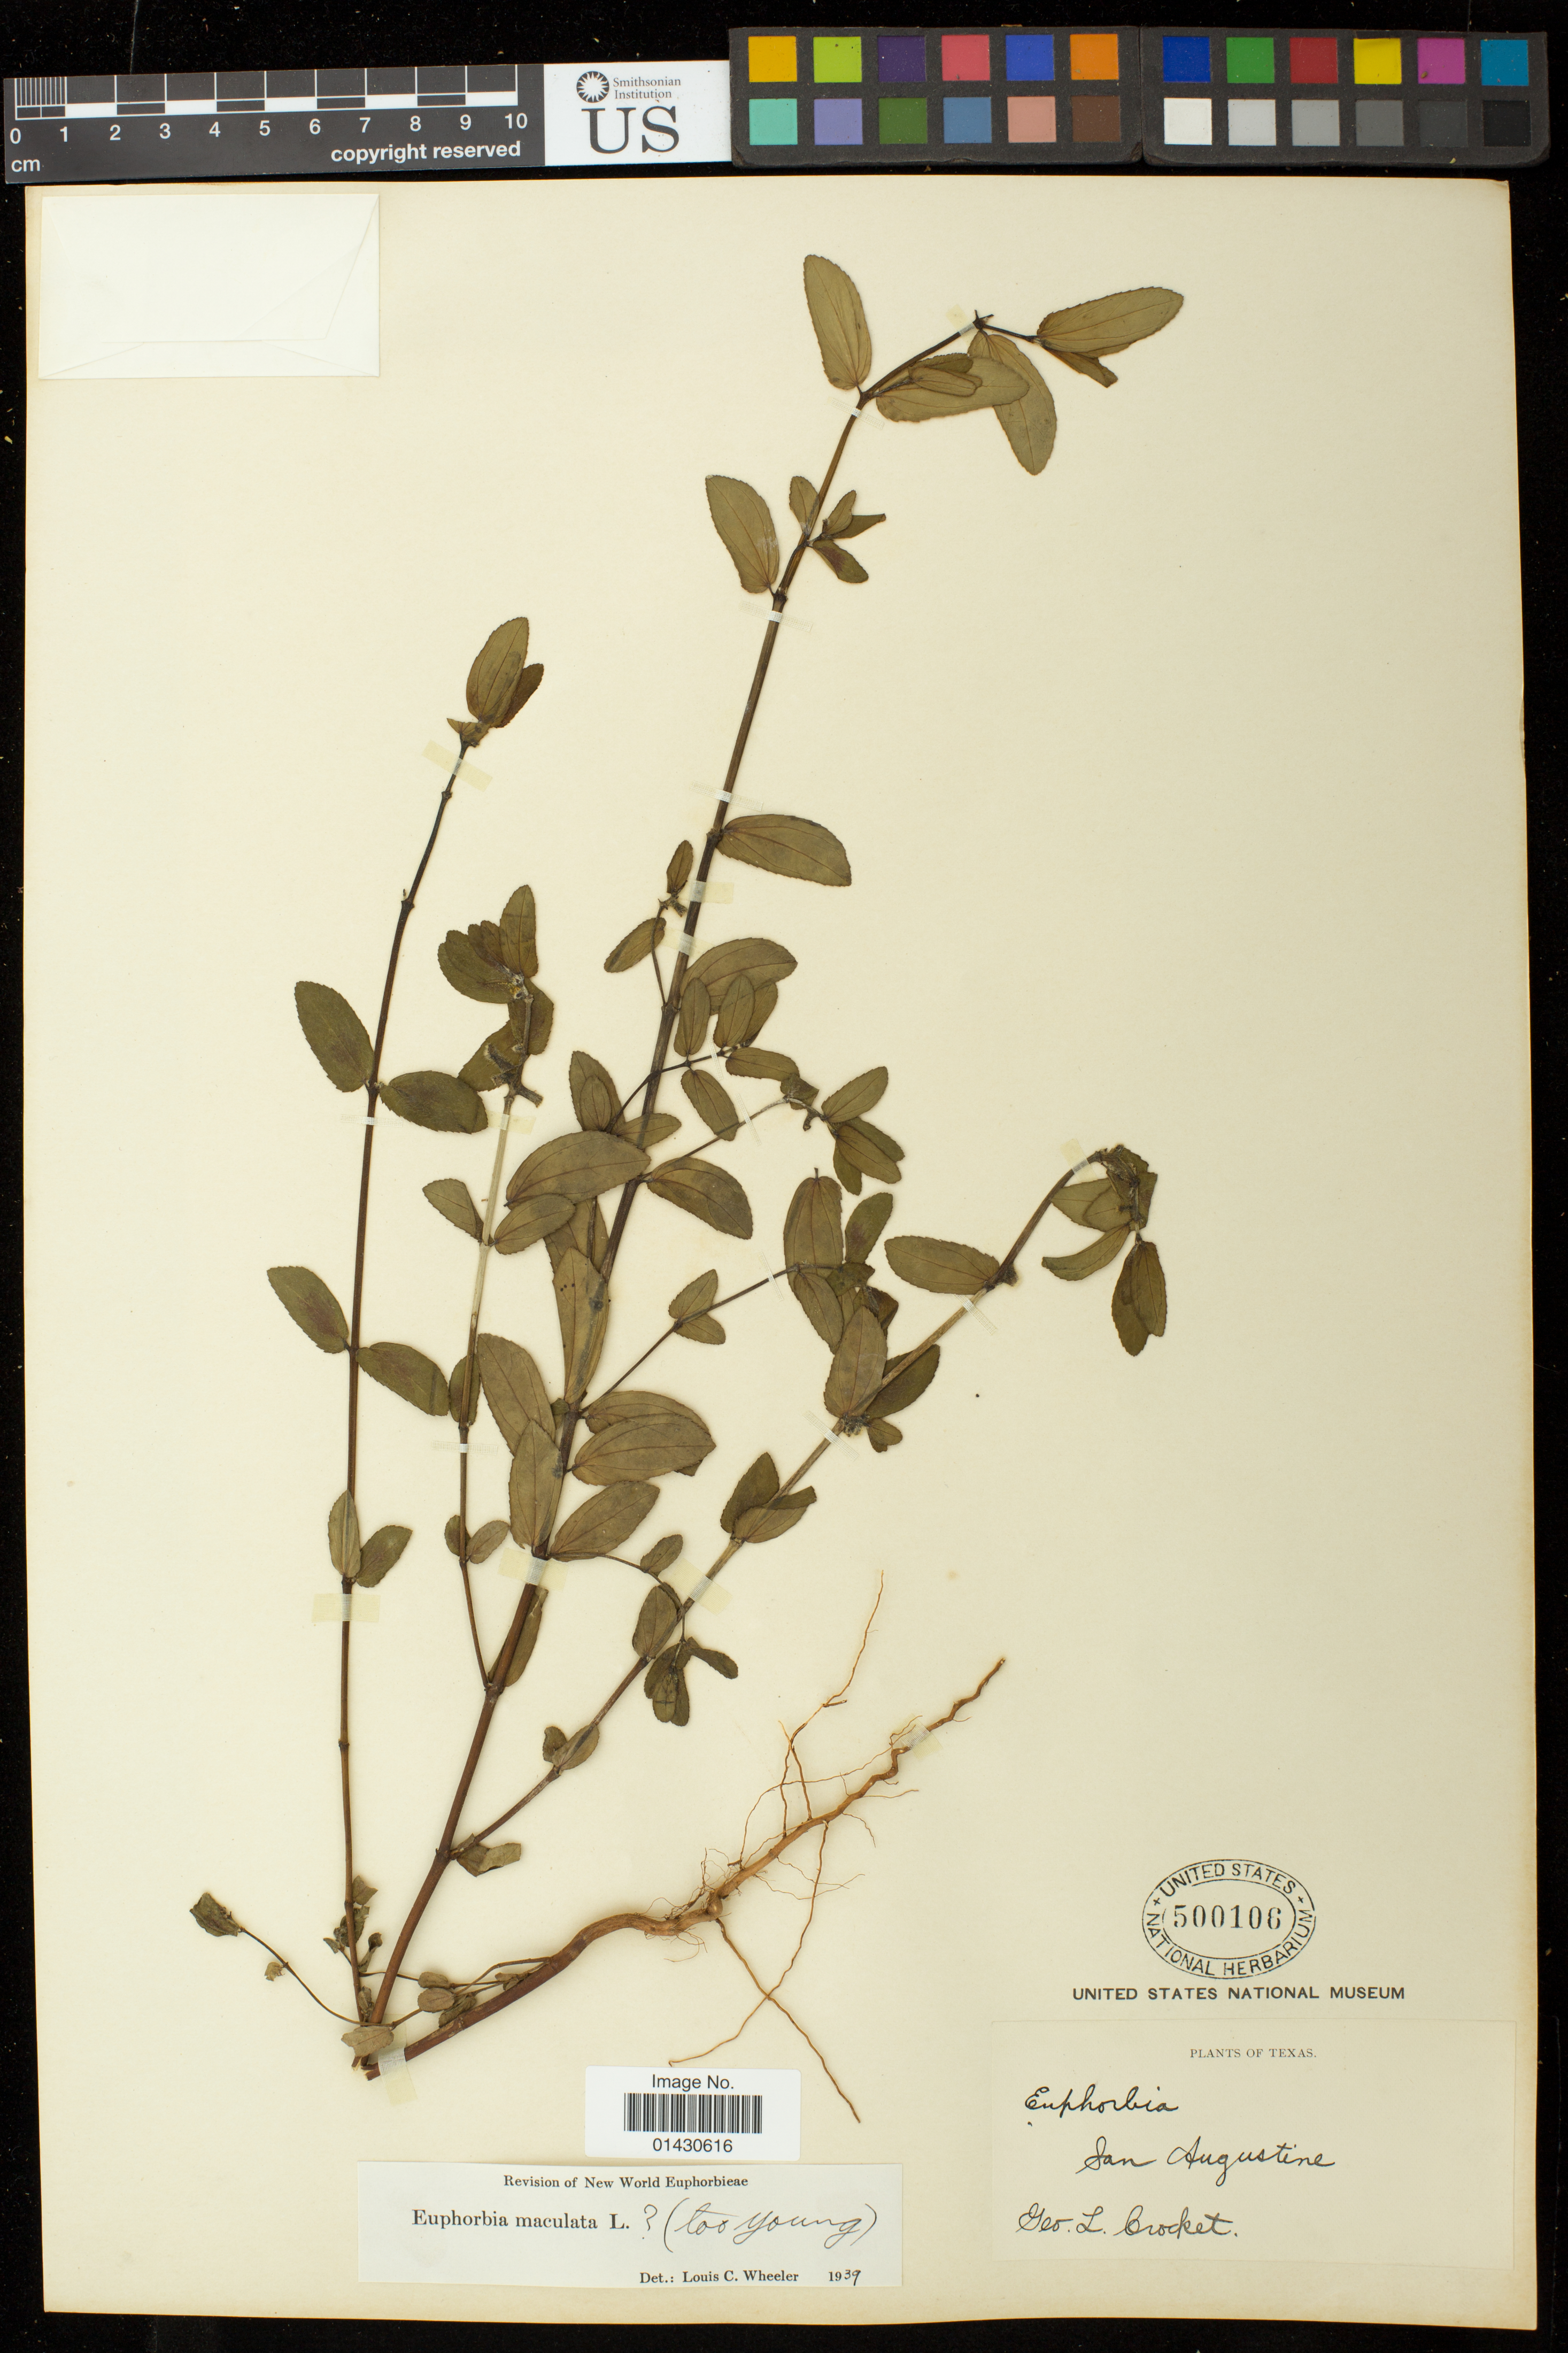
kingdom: Plantae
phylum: Tracheophyta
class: Magnoliopsida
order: Malpighiales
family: Euphorbiaceae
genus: Euphorbia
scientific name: Euphorbia maculata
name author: L.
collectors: G. Crocket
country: United States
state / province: Texas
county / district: San Augustine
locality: San Augustine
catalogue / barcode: US 500106